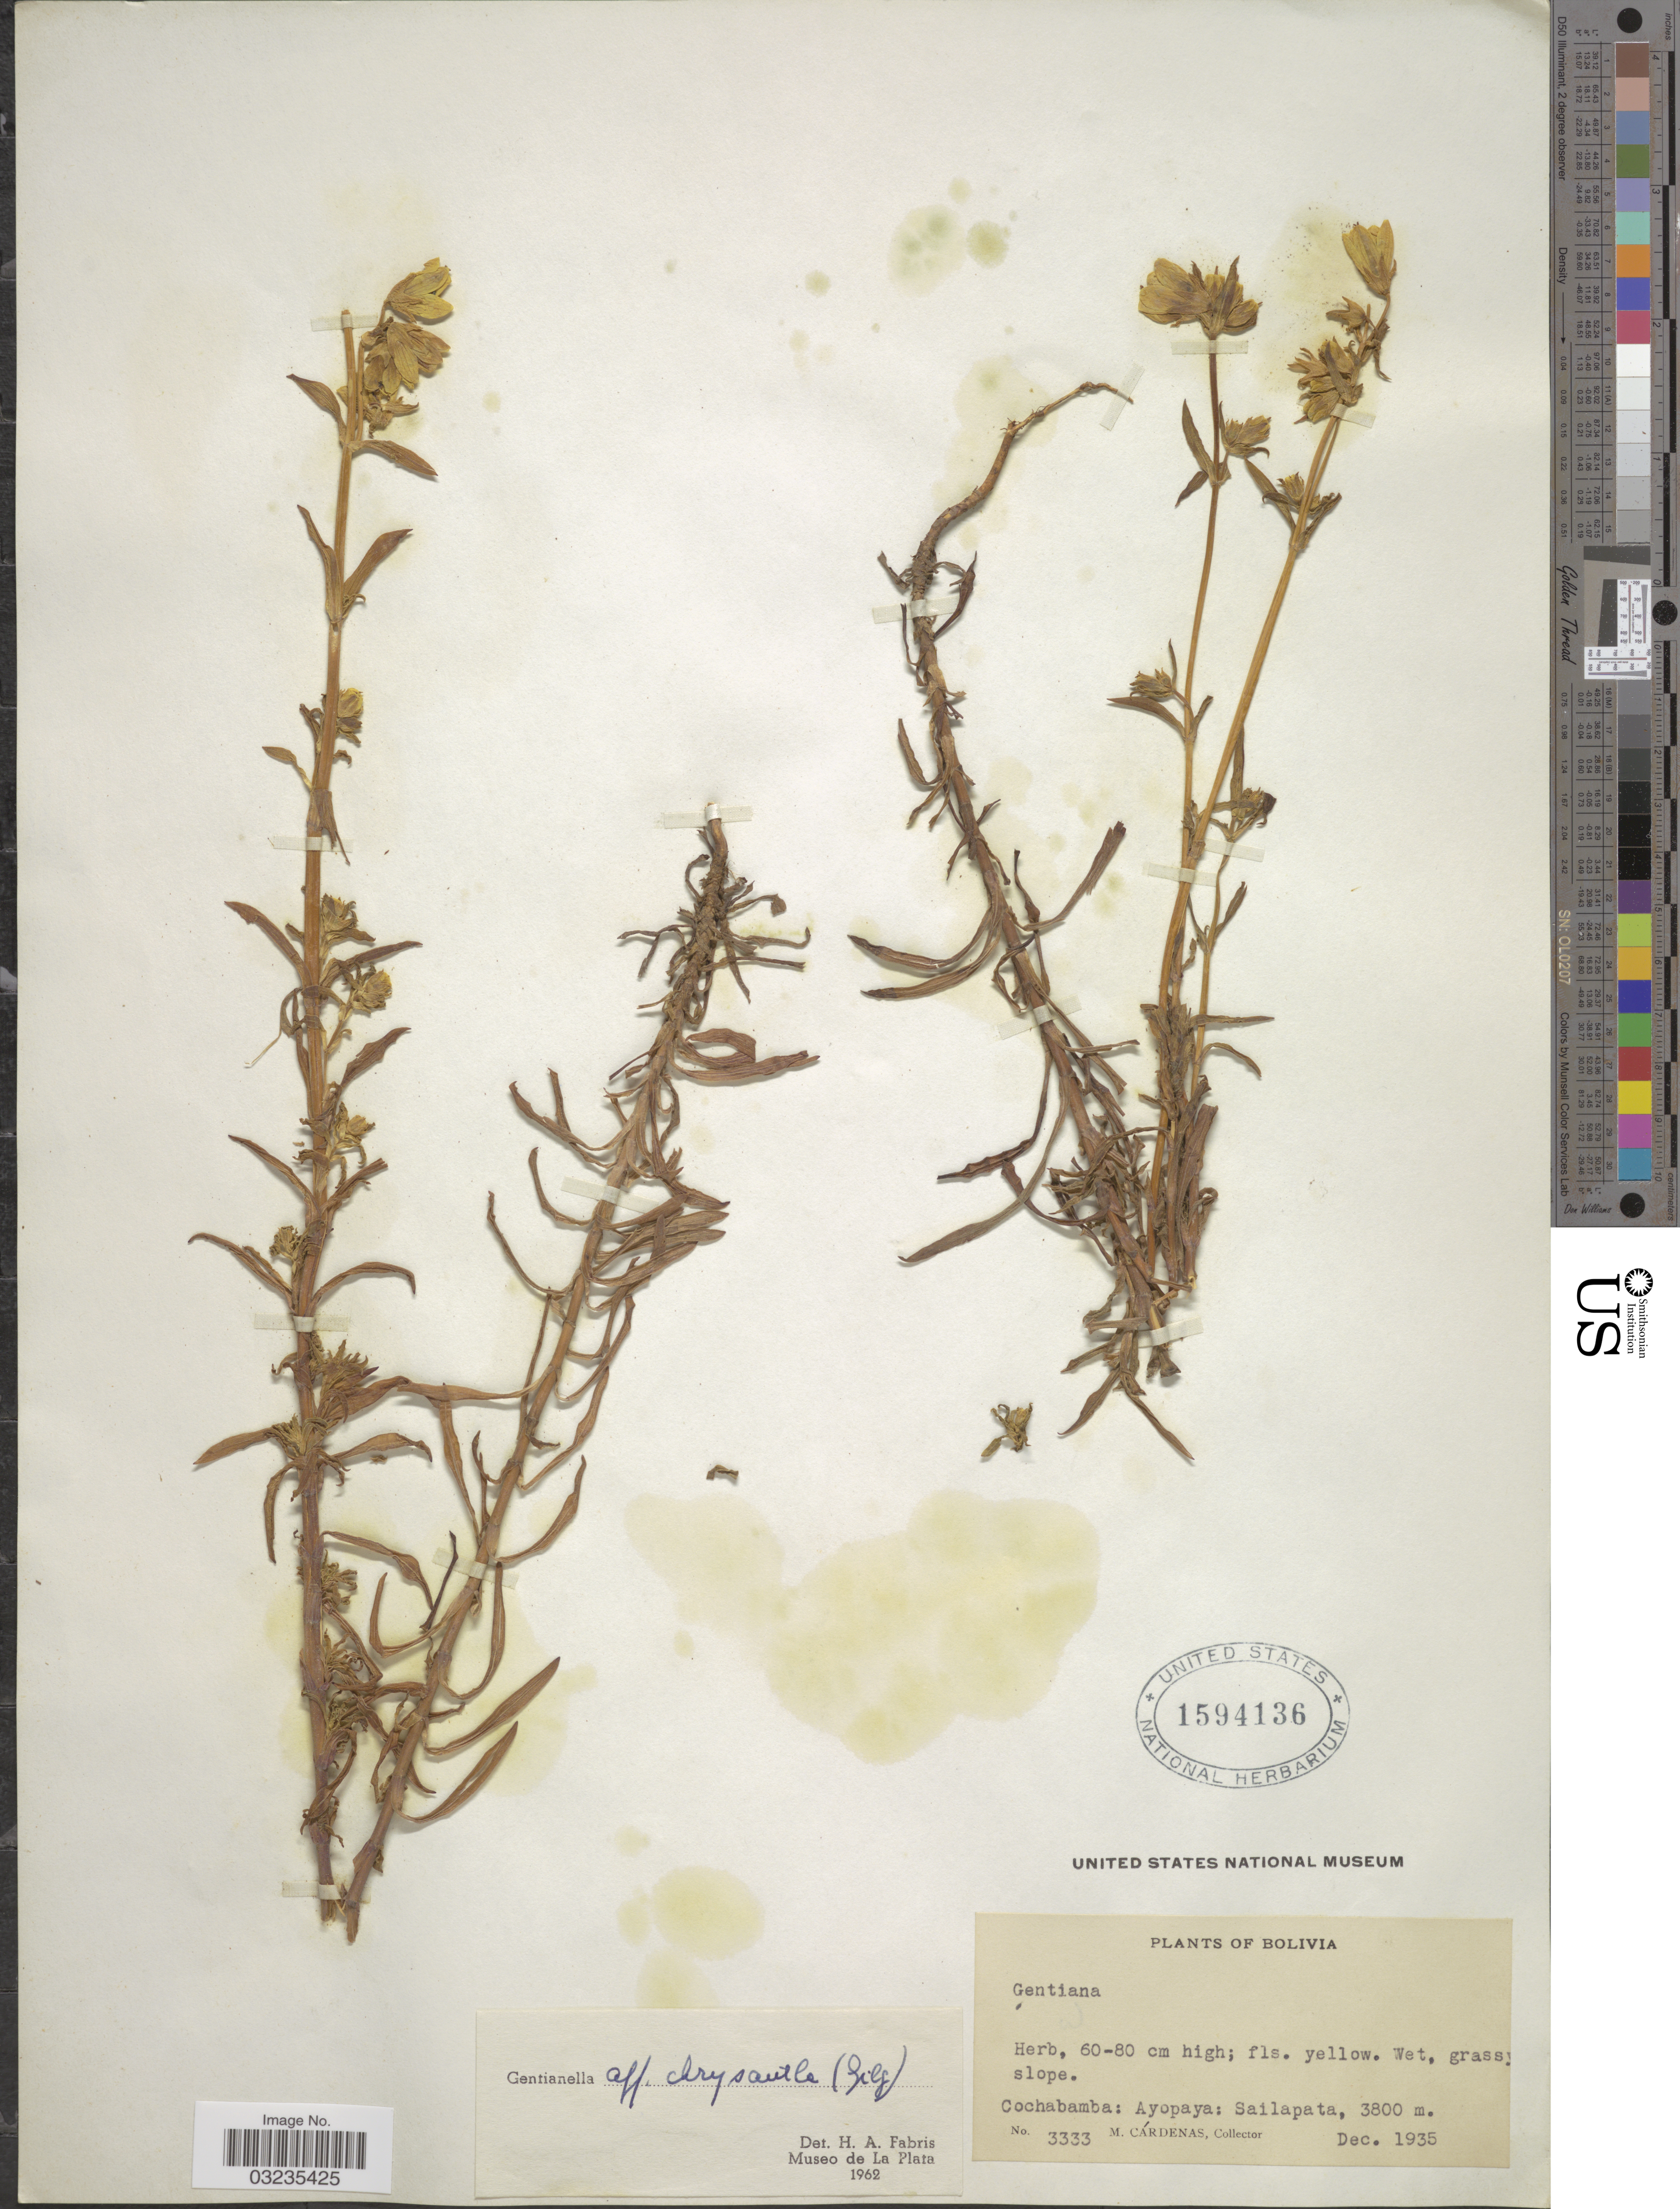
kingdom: Plantae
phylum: Tracheophyta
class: Magnoliopsida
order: Gentianales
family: Gentianaceae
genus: Gentiana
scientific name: Gentiana chrysantha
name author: Gilg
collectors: M. Cárdenas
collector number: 3333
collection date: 1935-12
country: Bolivia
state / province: Cochabamba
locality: Ayopaya: Sailapata.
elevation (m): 3800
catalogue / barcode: US 1594136